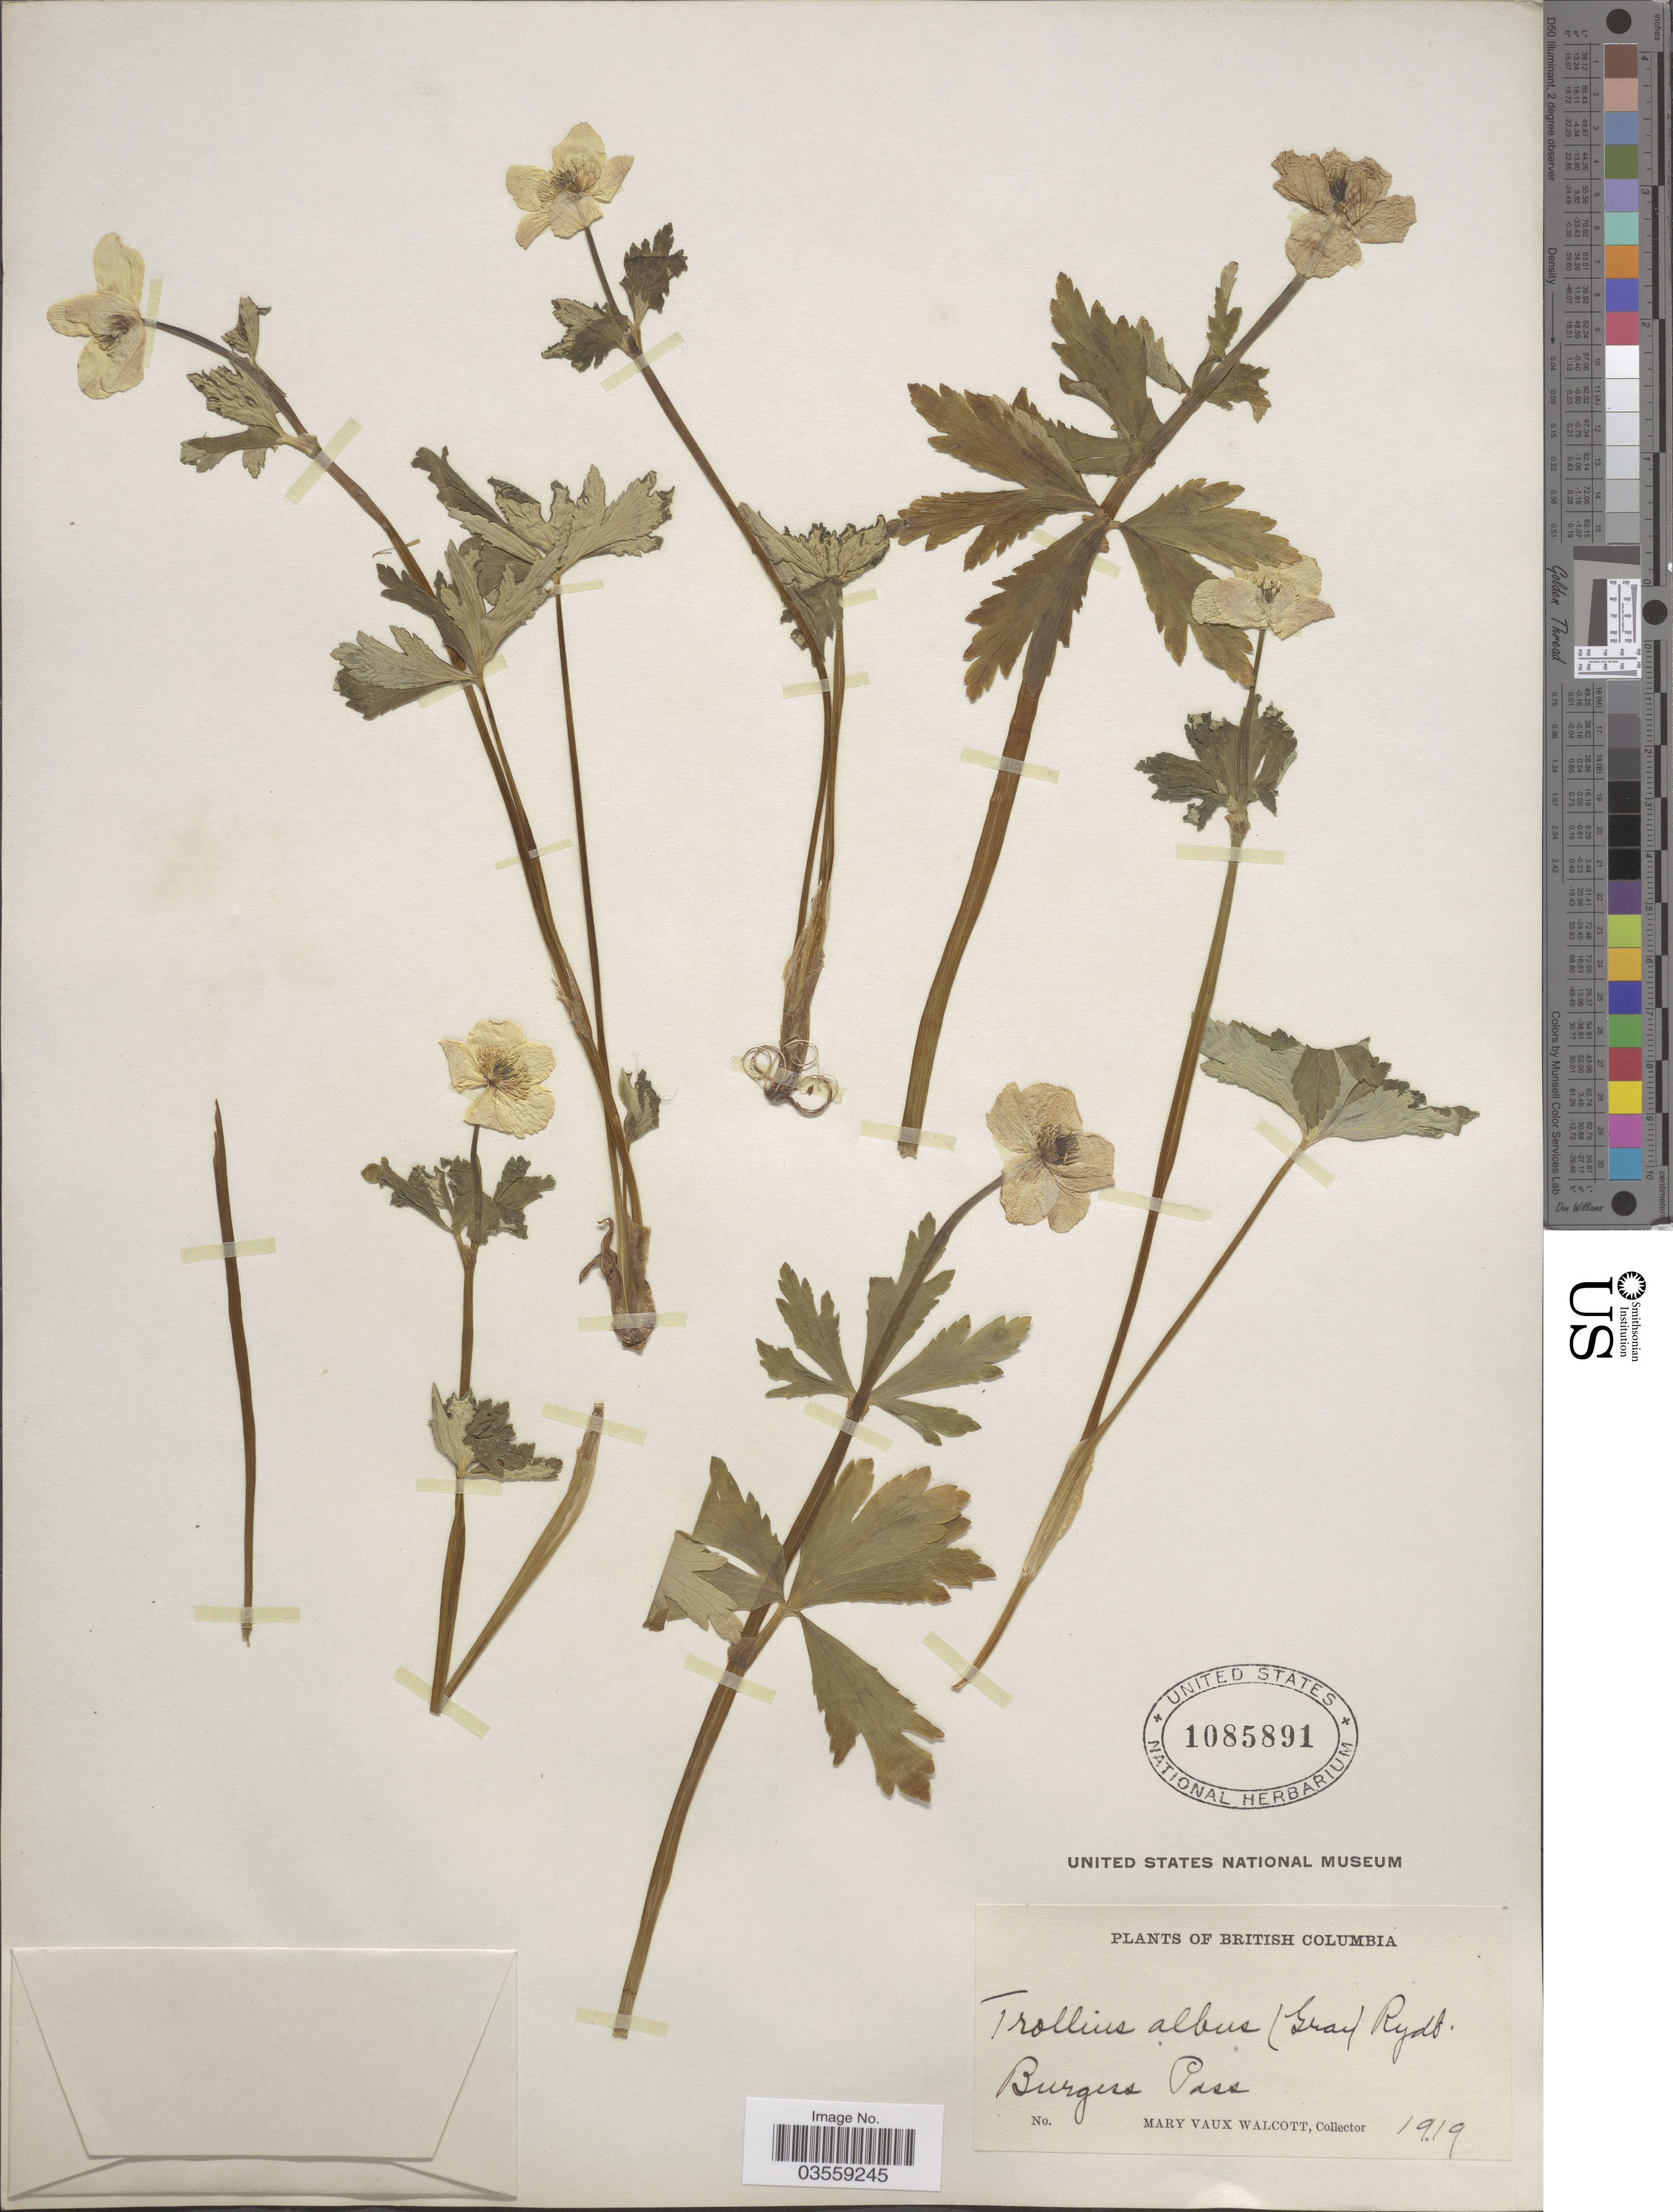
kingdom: Plantae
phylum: Tracheophyta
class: Magnoliopsida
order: Ranunculales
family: Ranunculaceae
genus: Trollius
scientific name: Trollius laxus var. albiflorus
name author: A. Gray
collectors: M. Walcott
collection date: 1919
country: Canada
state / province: British Columbia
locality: Burgess Pass.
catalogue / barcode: US 1085891